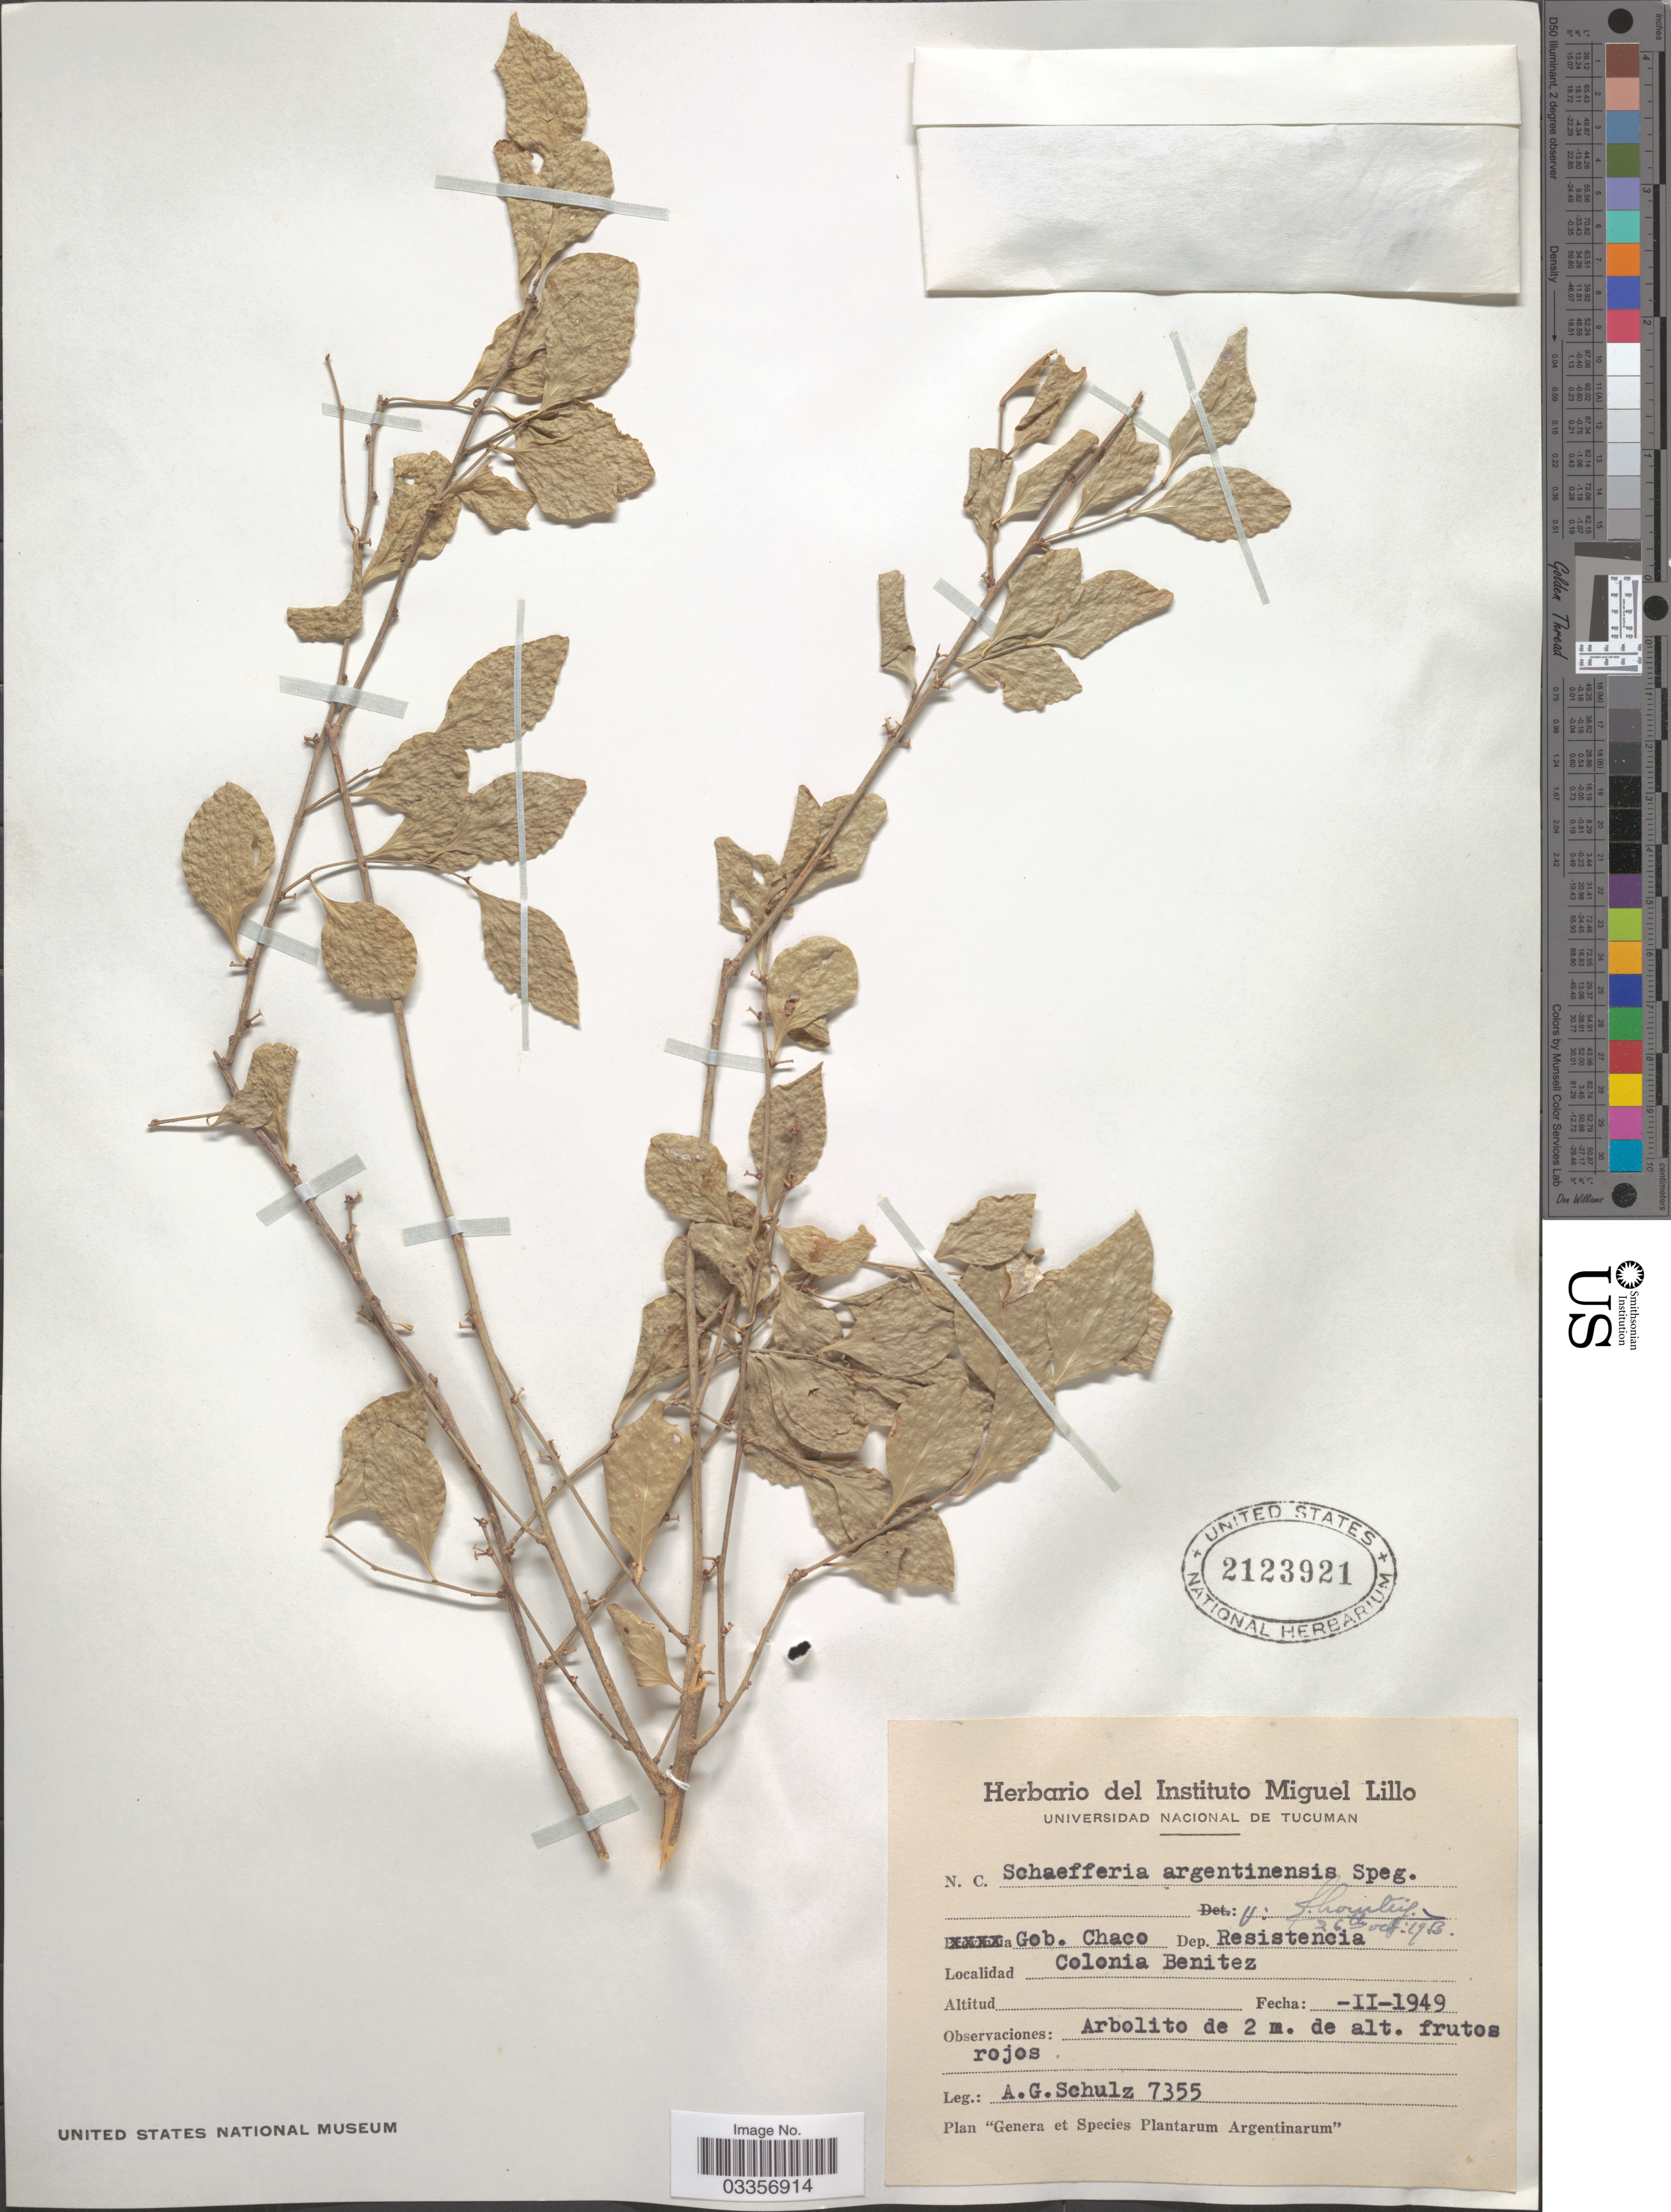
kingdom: Plantae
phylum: Tracheophyta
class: Magnoliopsida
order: Celastrales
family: Celastraceae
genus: Schaefferia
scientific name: Schaefferia argentinensis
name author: Speg.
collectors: A. G. Schulz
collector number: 7355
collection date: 1949-11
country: Argentina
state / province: Chaco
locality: Gob. Chaco. Dep. Resistencia. Colonia Benitez.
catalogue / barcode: US 2123921